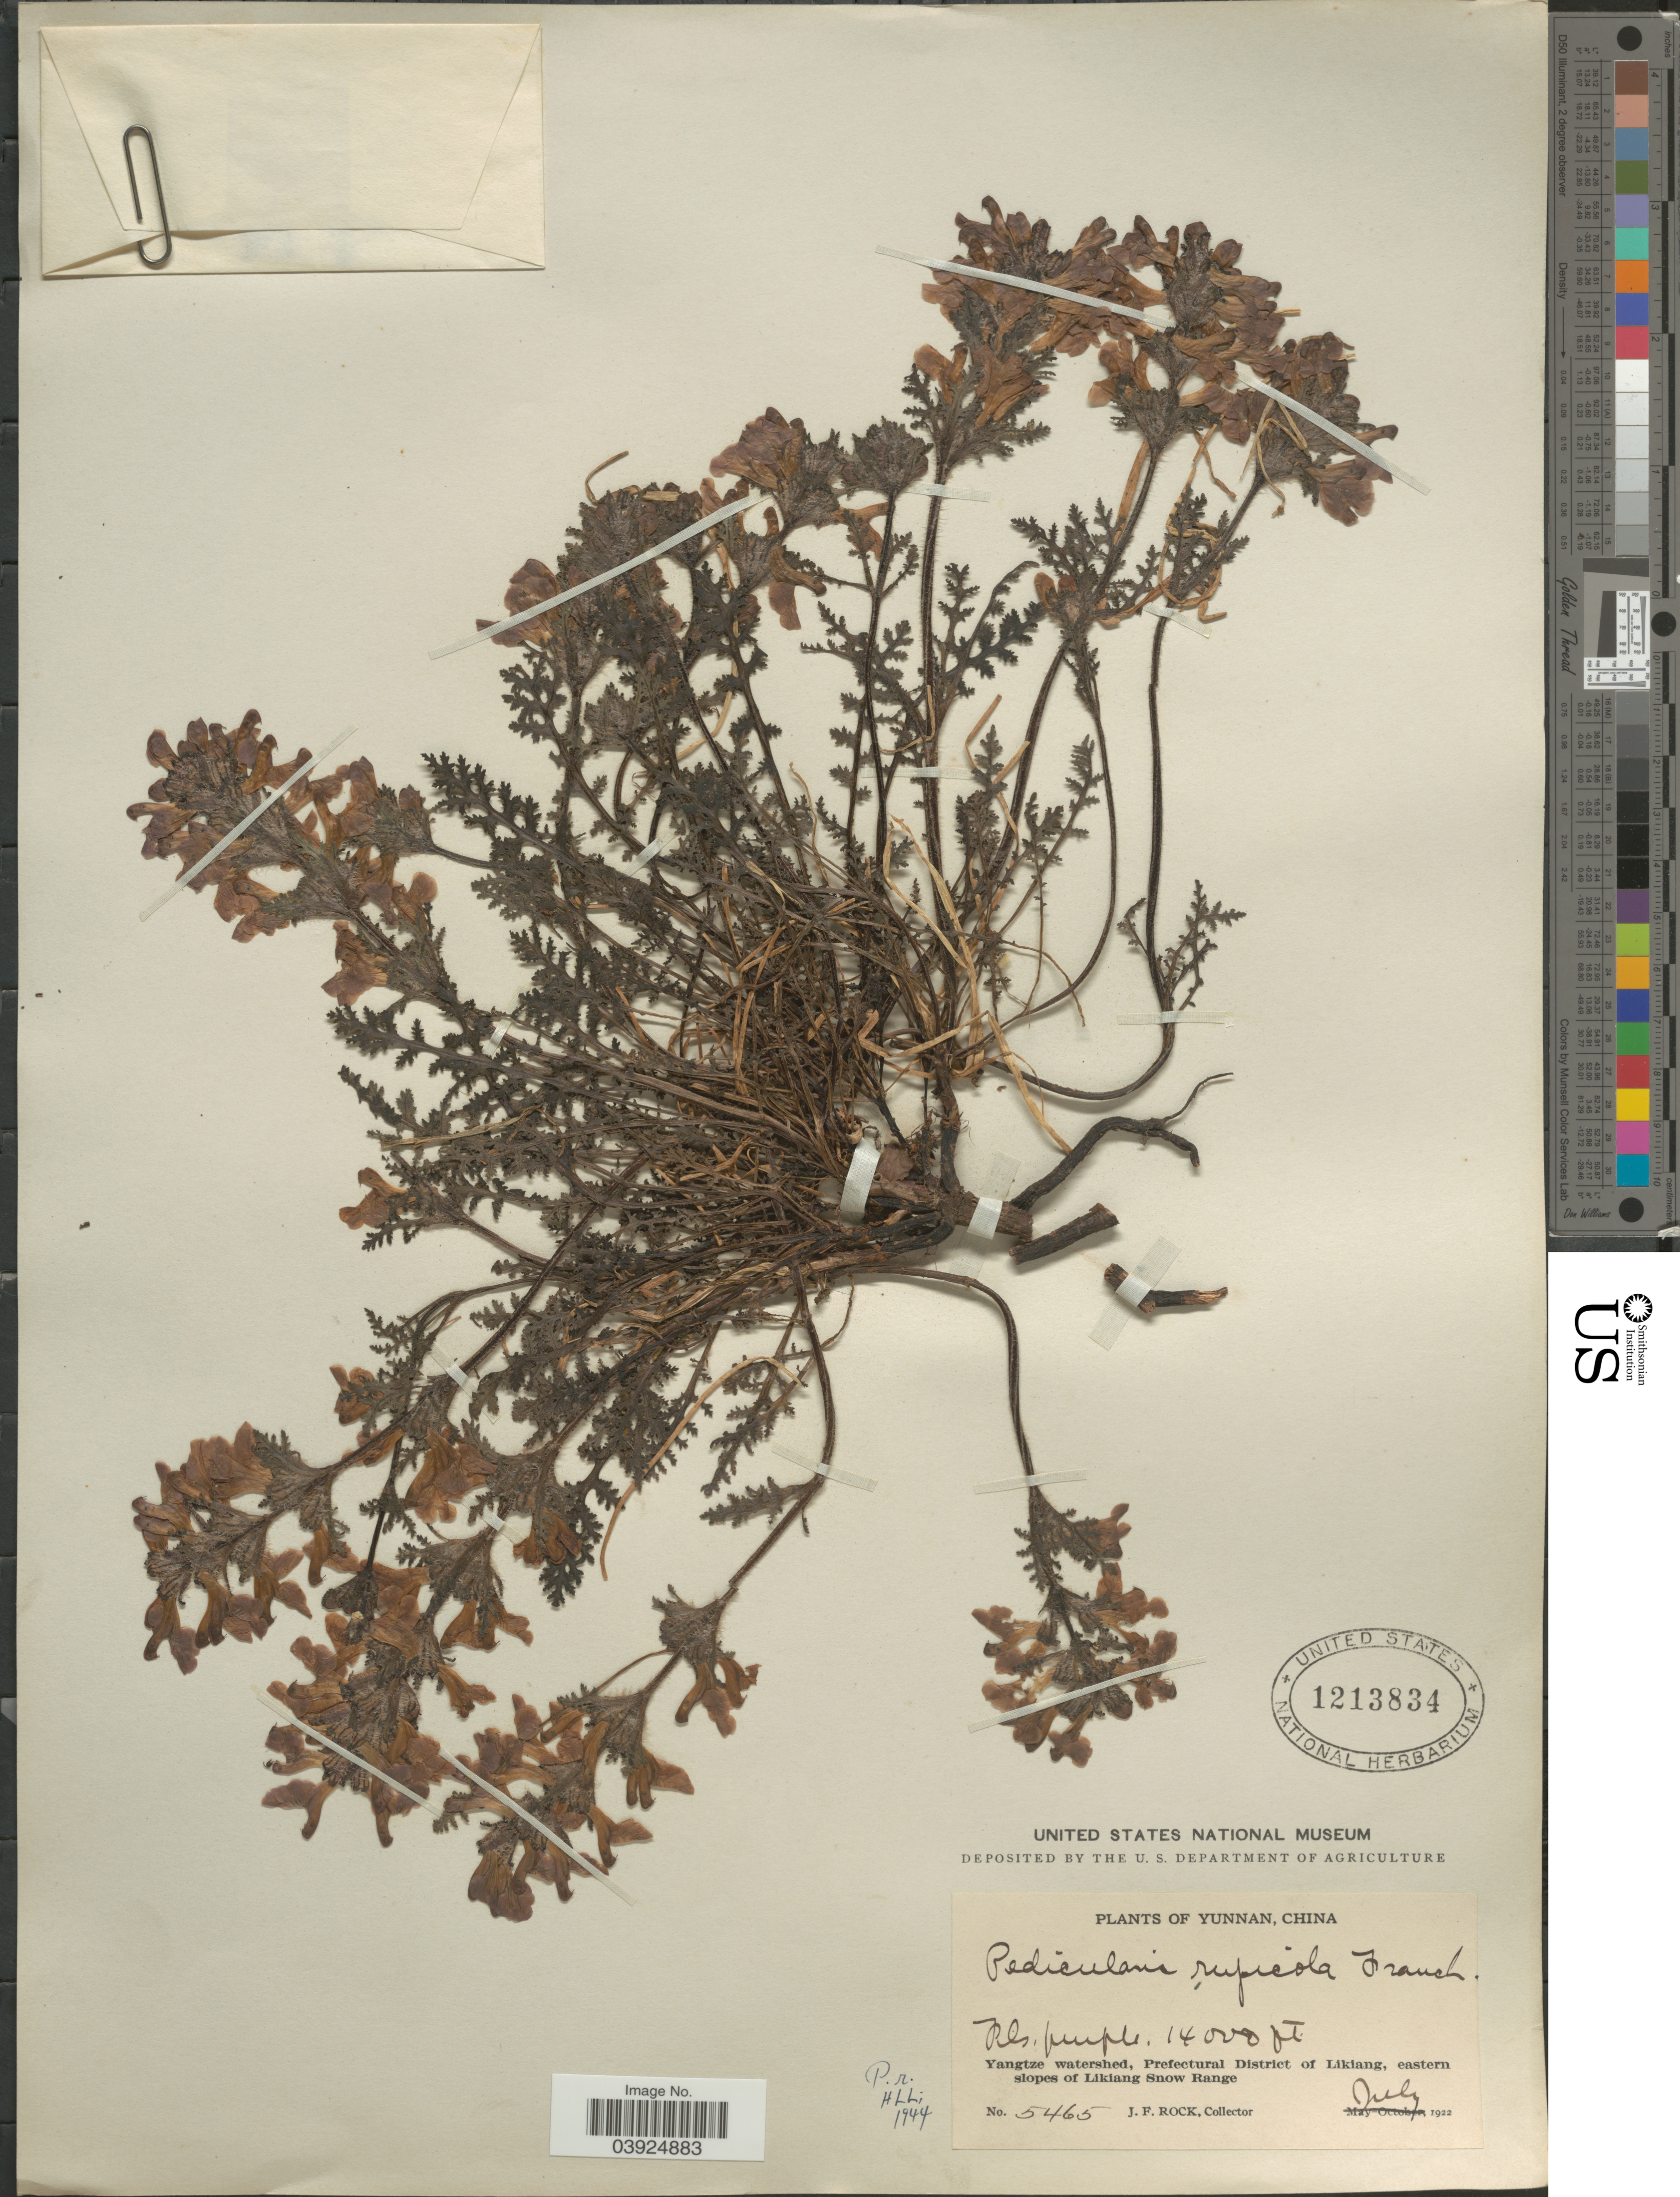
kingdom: Plantae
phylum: Tracheophyta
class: Magnoliopsida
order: Lamiales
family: Orobanchaceae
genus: Pedicularis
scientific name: Pedicularis rupicola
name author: Franch. ex Maxim.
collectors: J. Rock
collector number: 5465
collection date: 1922-07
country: China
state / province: Yunnan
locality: Yangtze watershed, Prefectural District of Likiang, eastern slopes of Likiang Snow Range.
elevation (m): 4267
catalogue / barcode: US 1213834